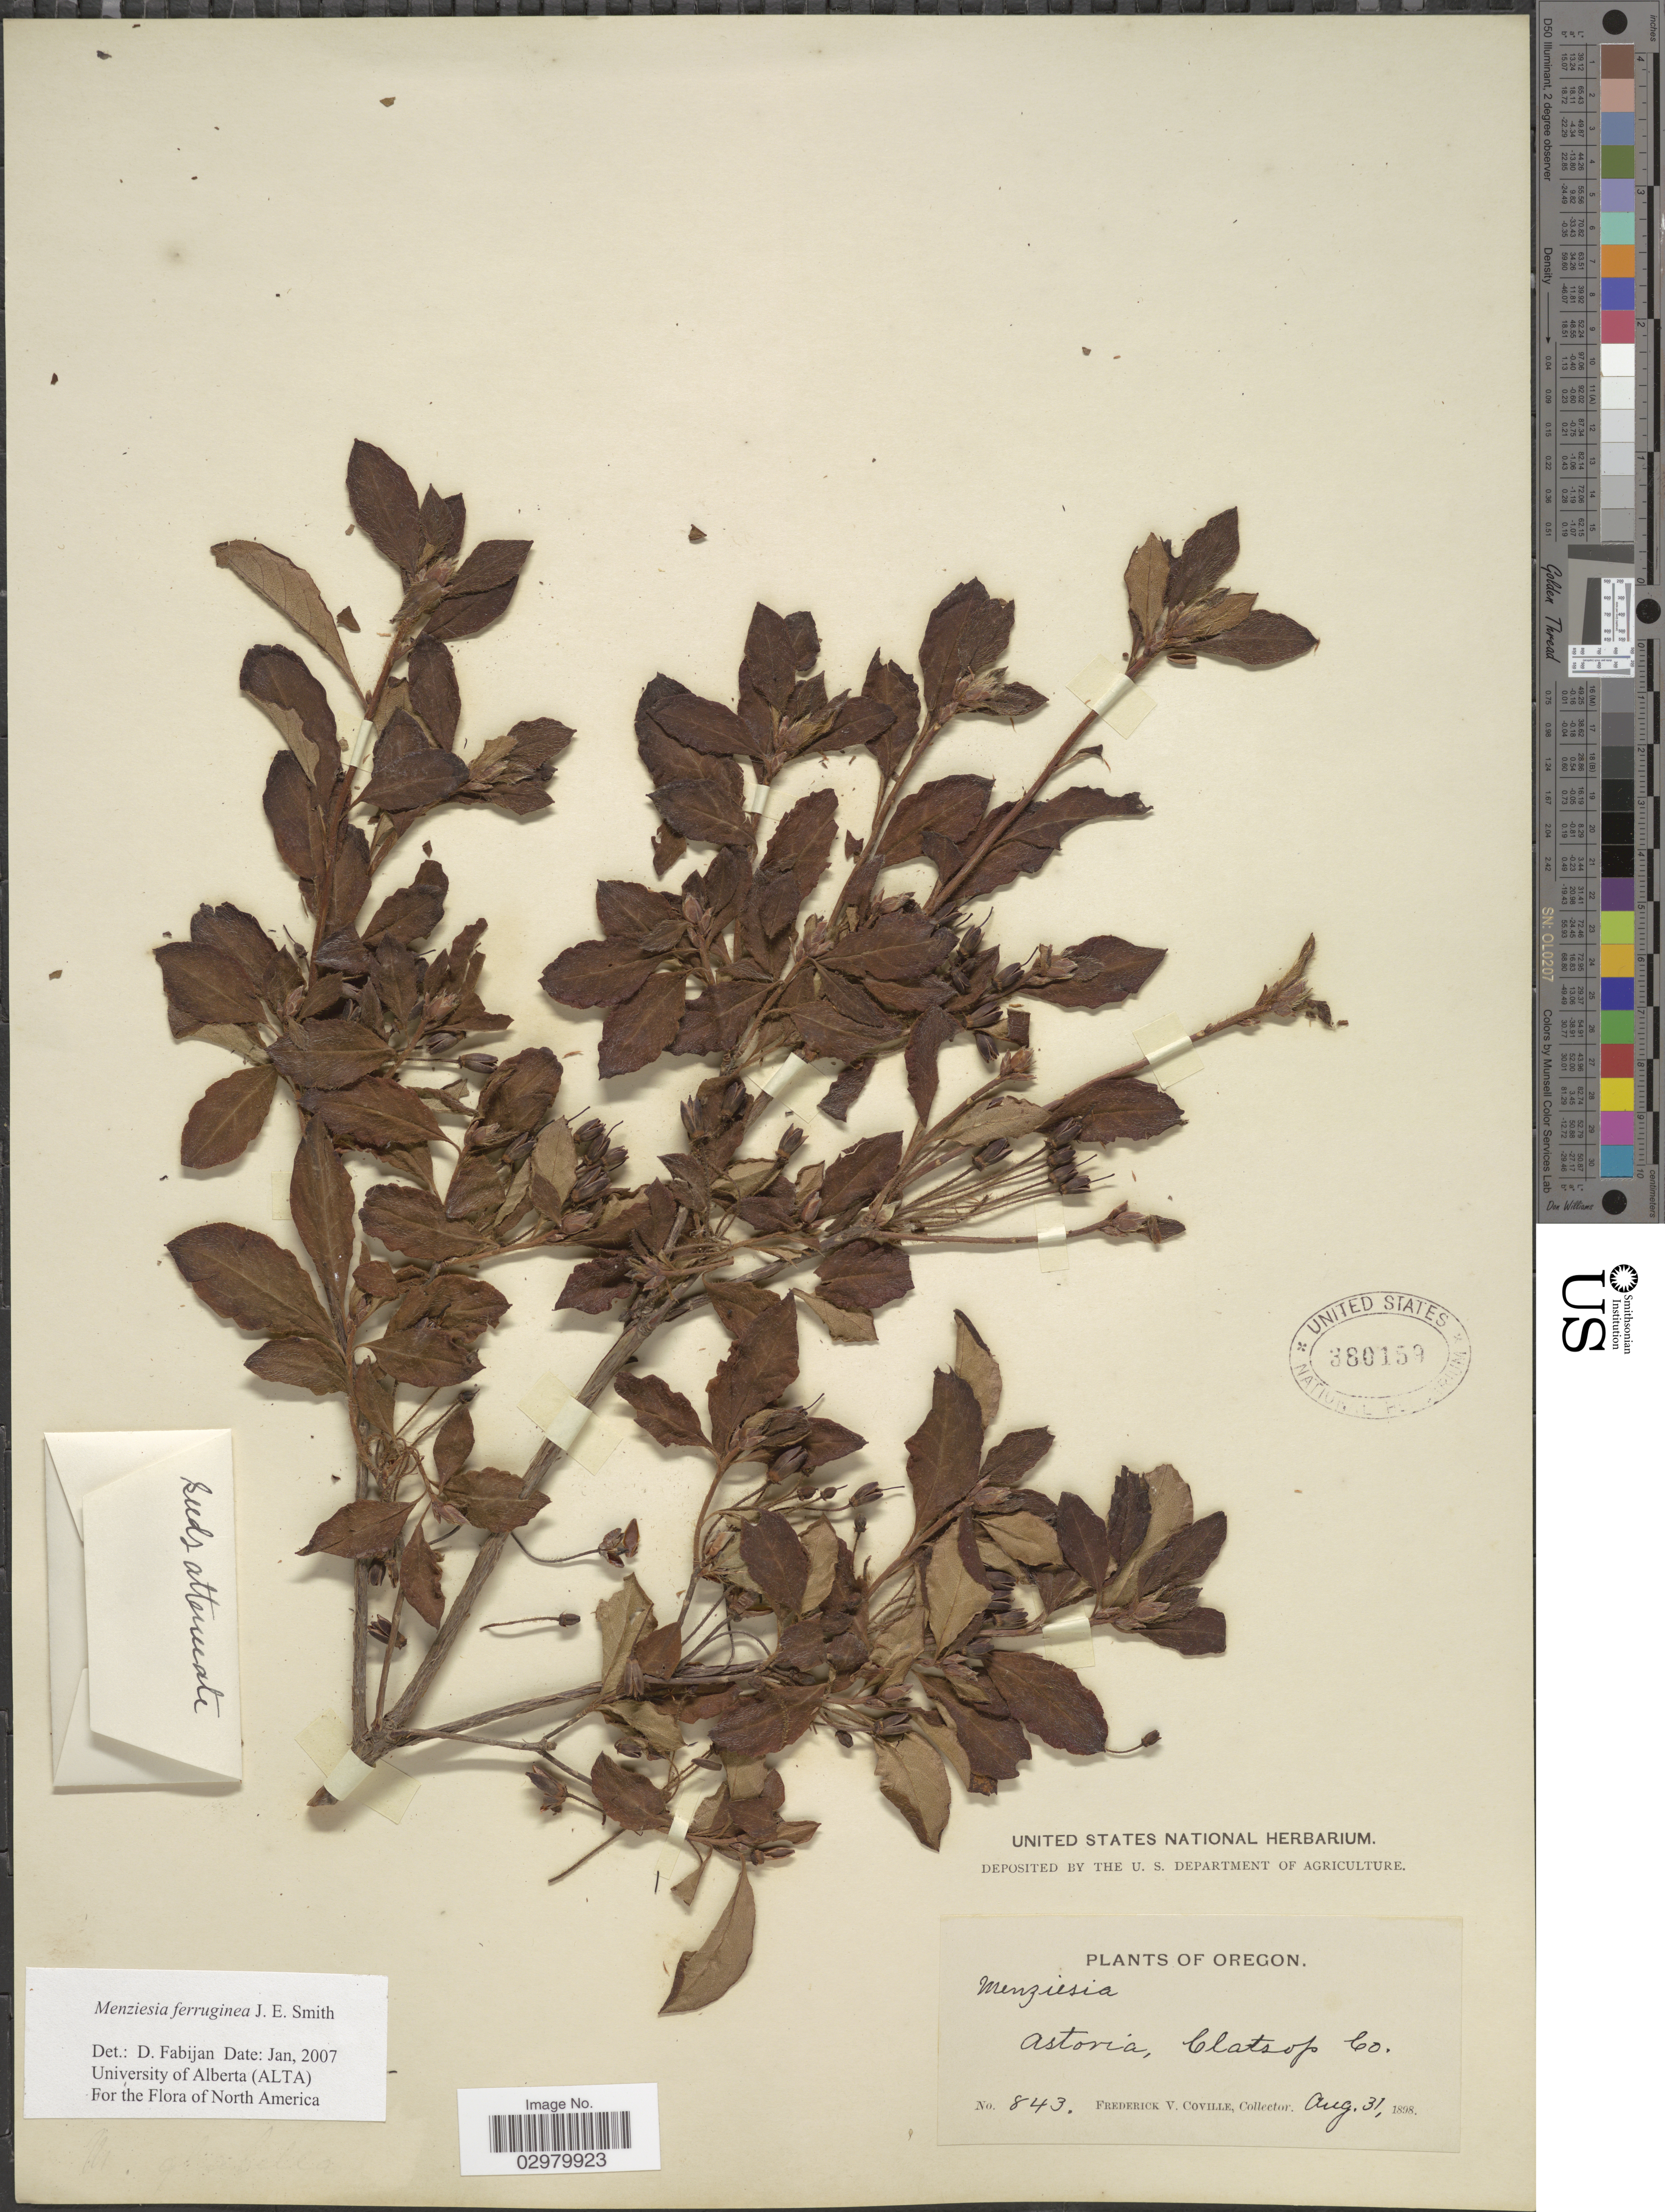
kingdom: Plantae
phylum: Tracheophyta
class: Magnoliopsida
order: Ericales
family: Ericaceae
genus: Menziesia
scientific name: Menziesia ferruginea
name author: Sm.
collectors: F. V. Coville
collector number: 843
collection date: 1898-08-31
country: United States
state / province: Oregon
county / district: Clatsop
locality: Astoria, Clatsop Co.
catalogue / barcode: US 380159